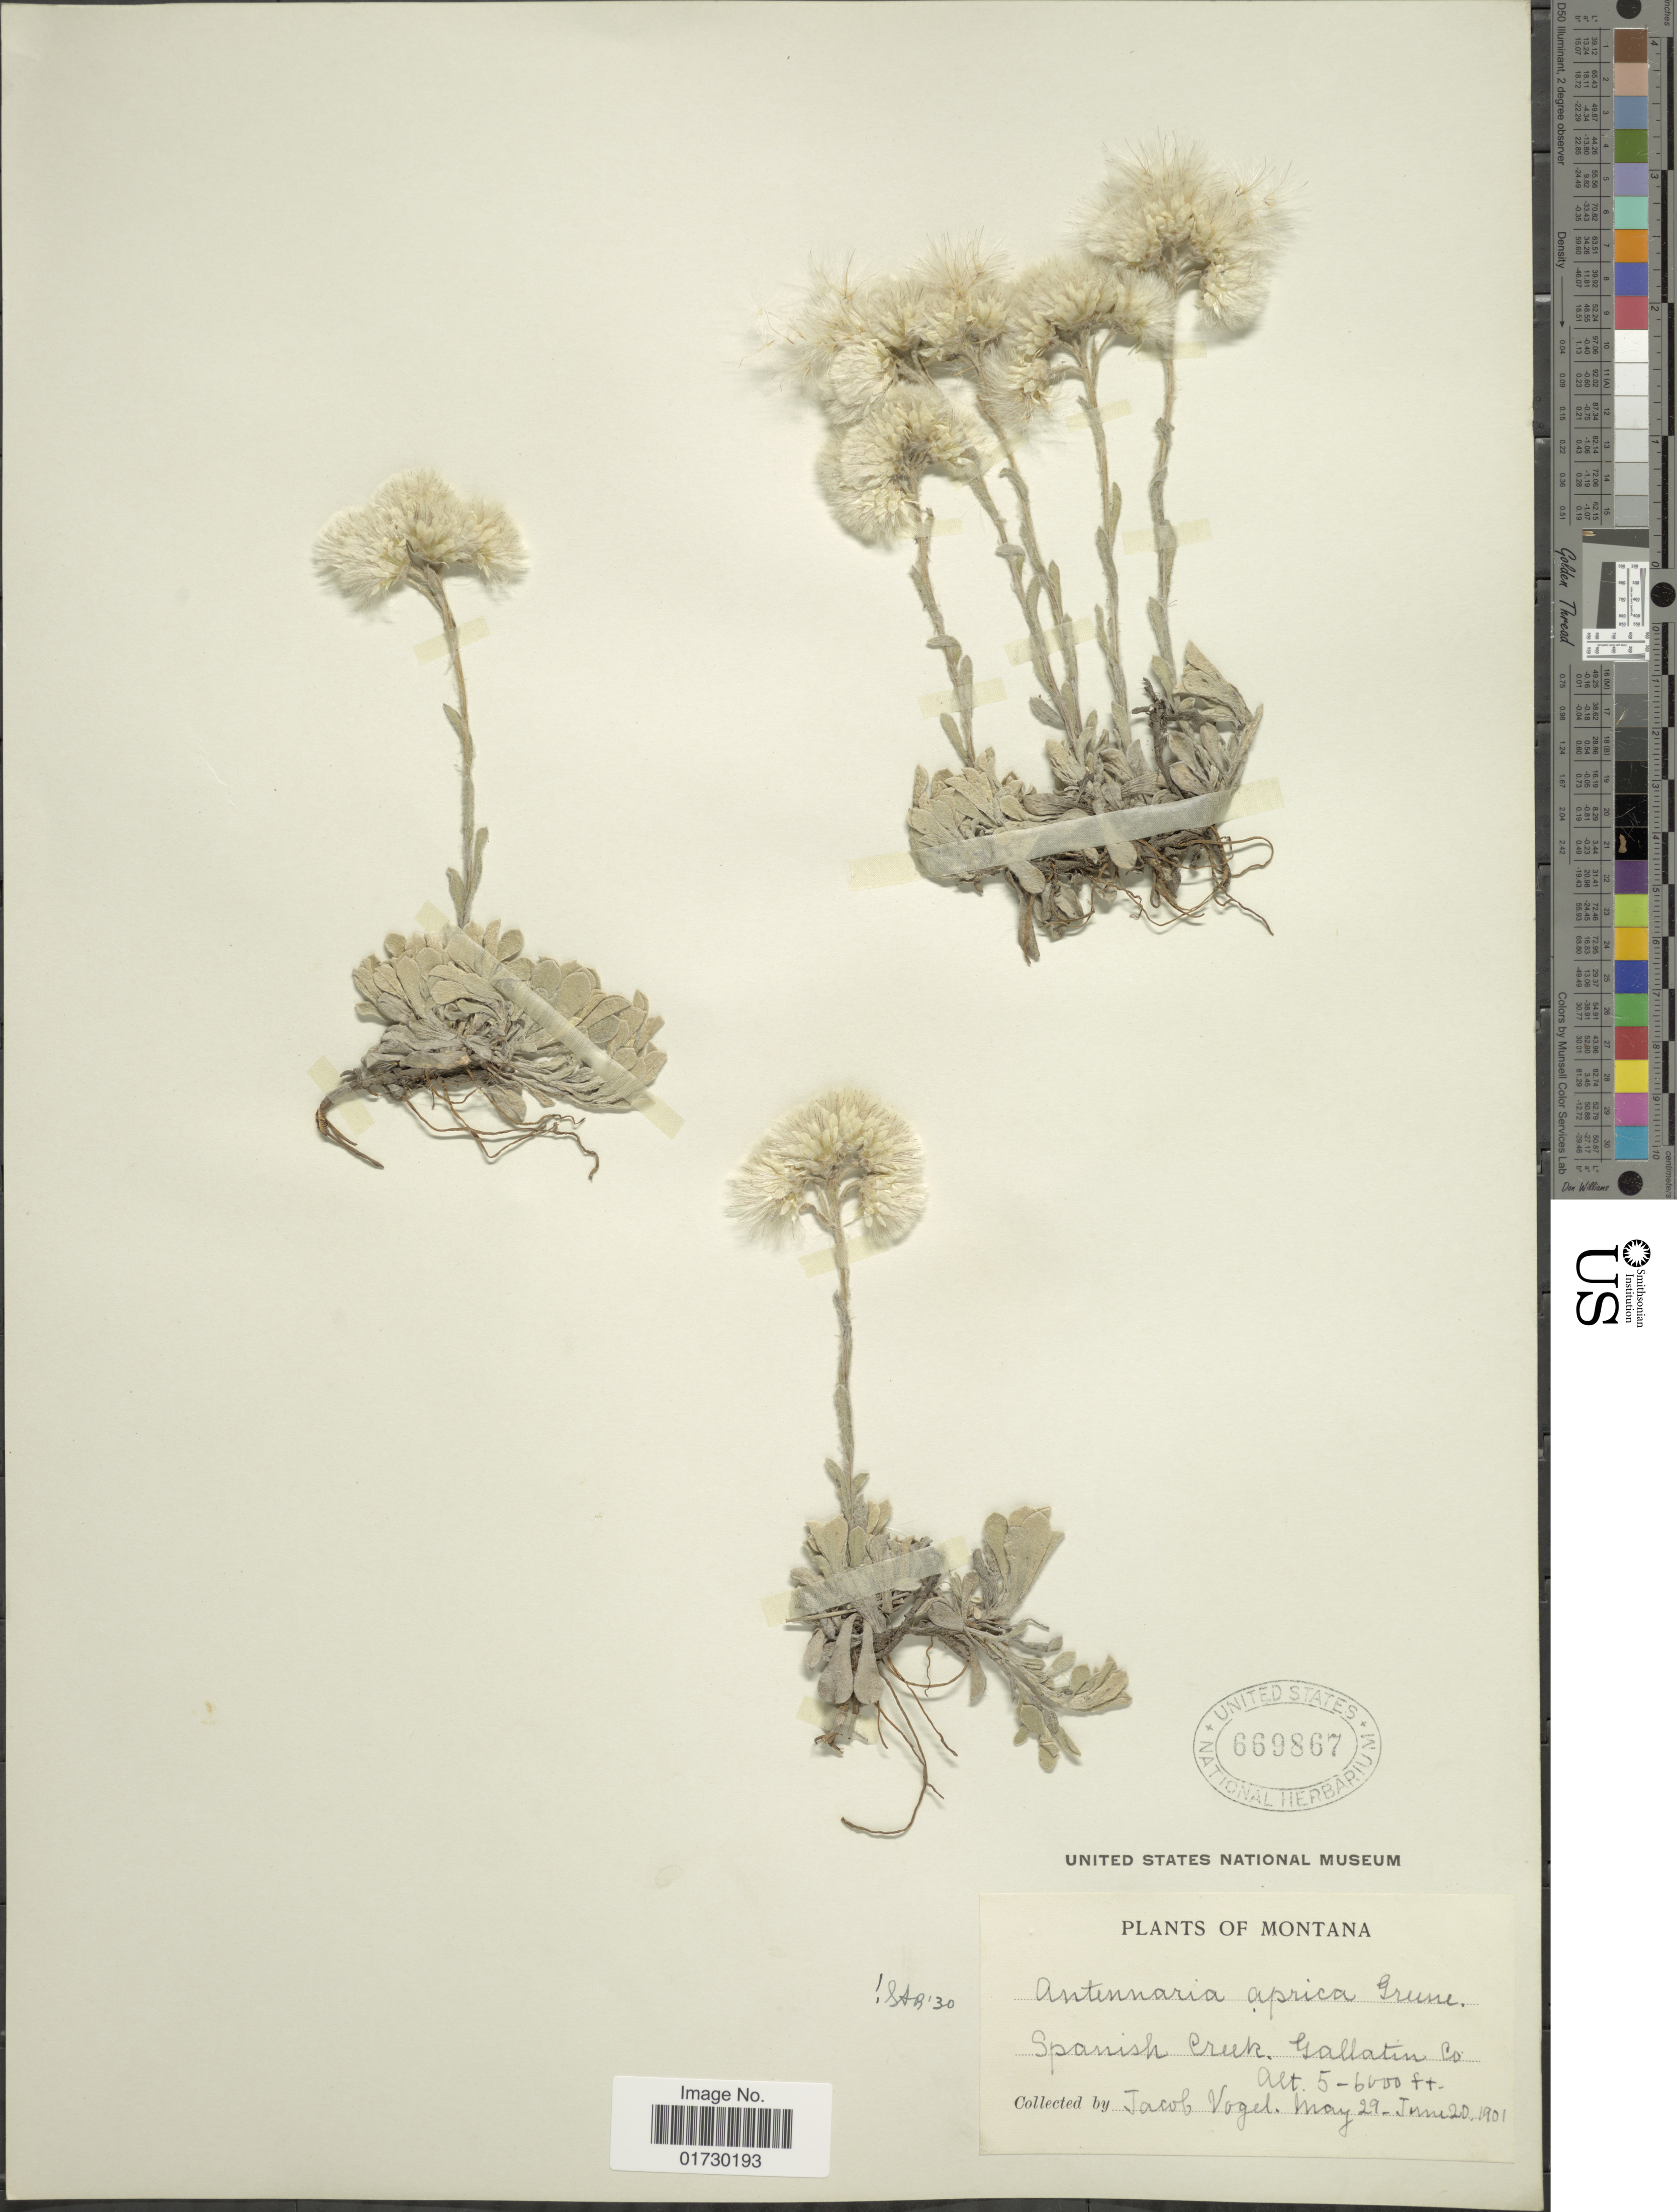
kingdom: Plantae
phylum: Tracheophyta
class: Magnoliopsida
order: Asterales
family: Asteraceae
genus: Antennaria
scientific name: Antennaria aprica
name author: Greene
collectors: J. Vogel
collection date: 1901-05-29/1901-06-20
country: United States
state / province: Montana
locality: Spanish Creek, Gallatin Co.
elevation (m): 1524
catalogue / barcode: US 669867